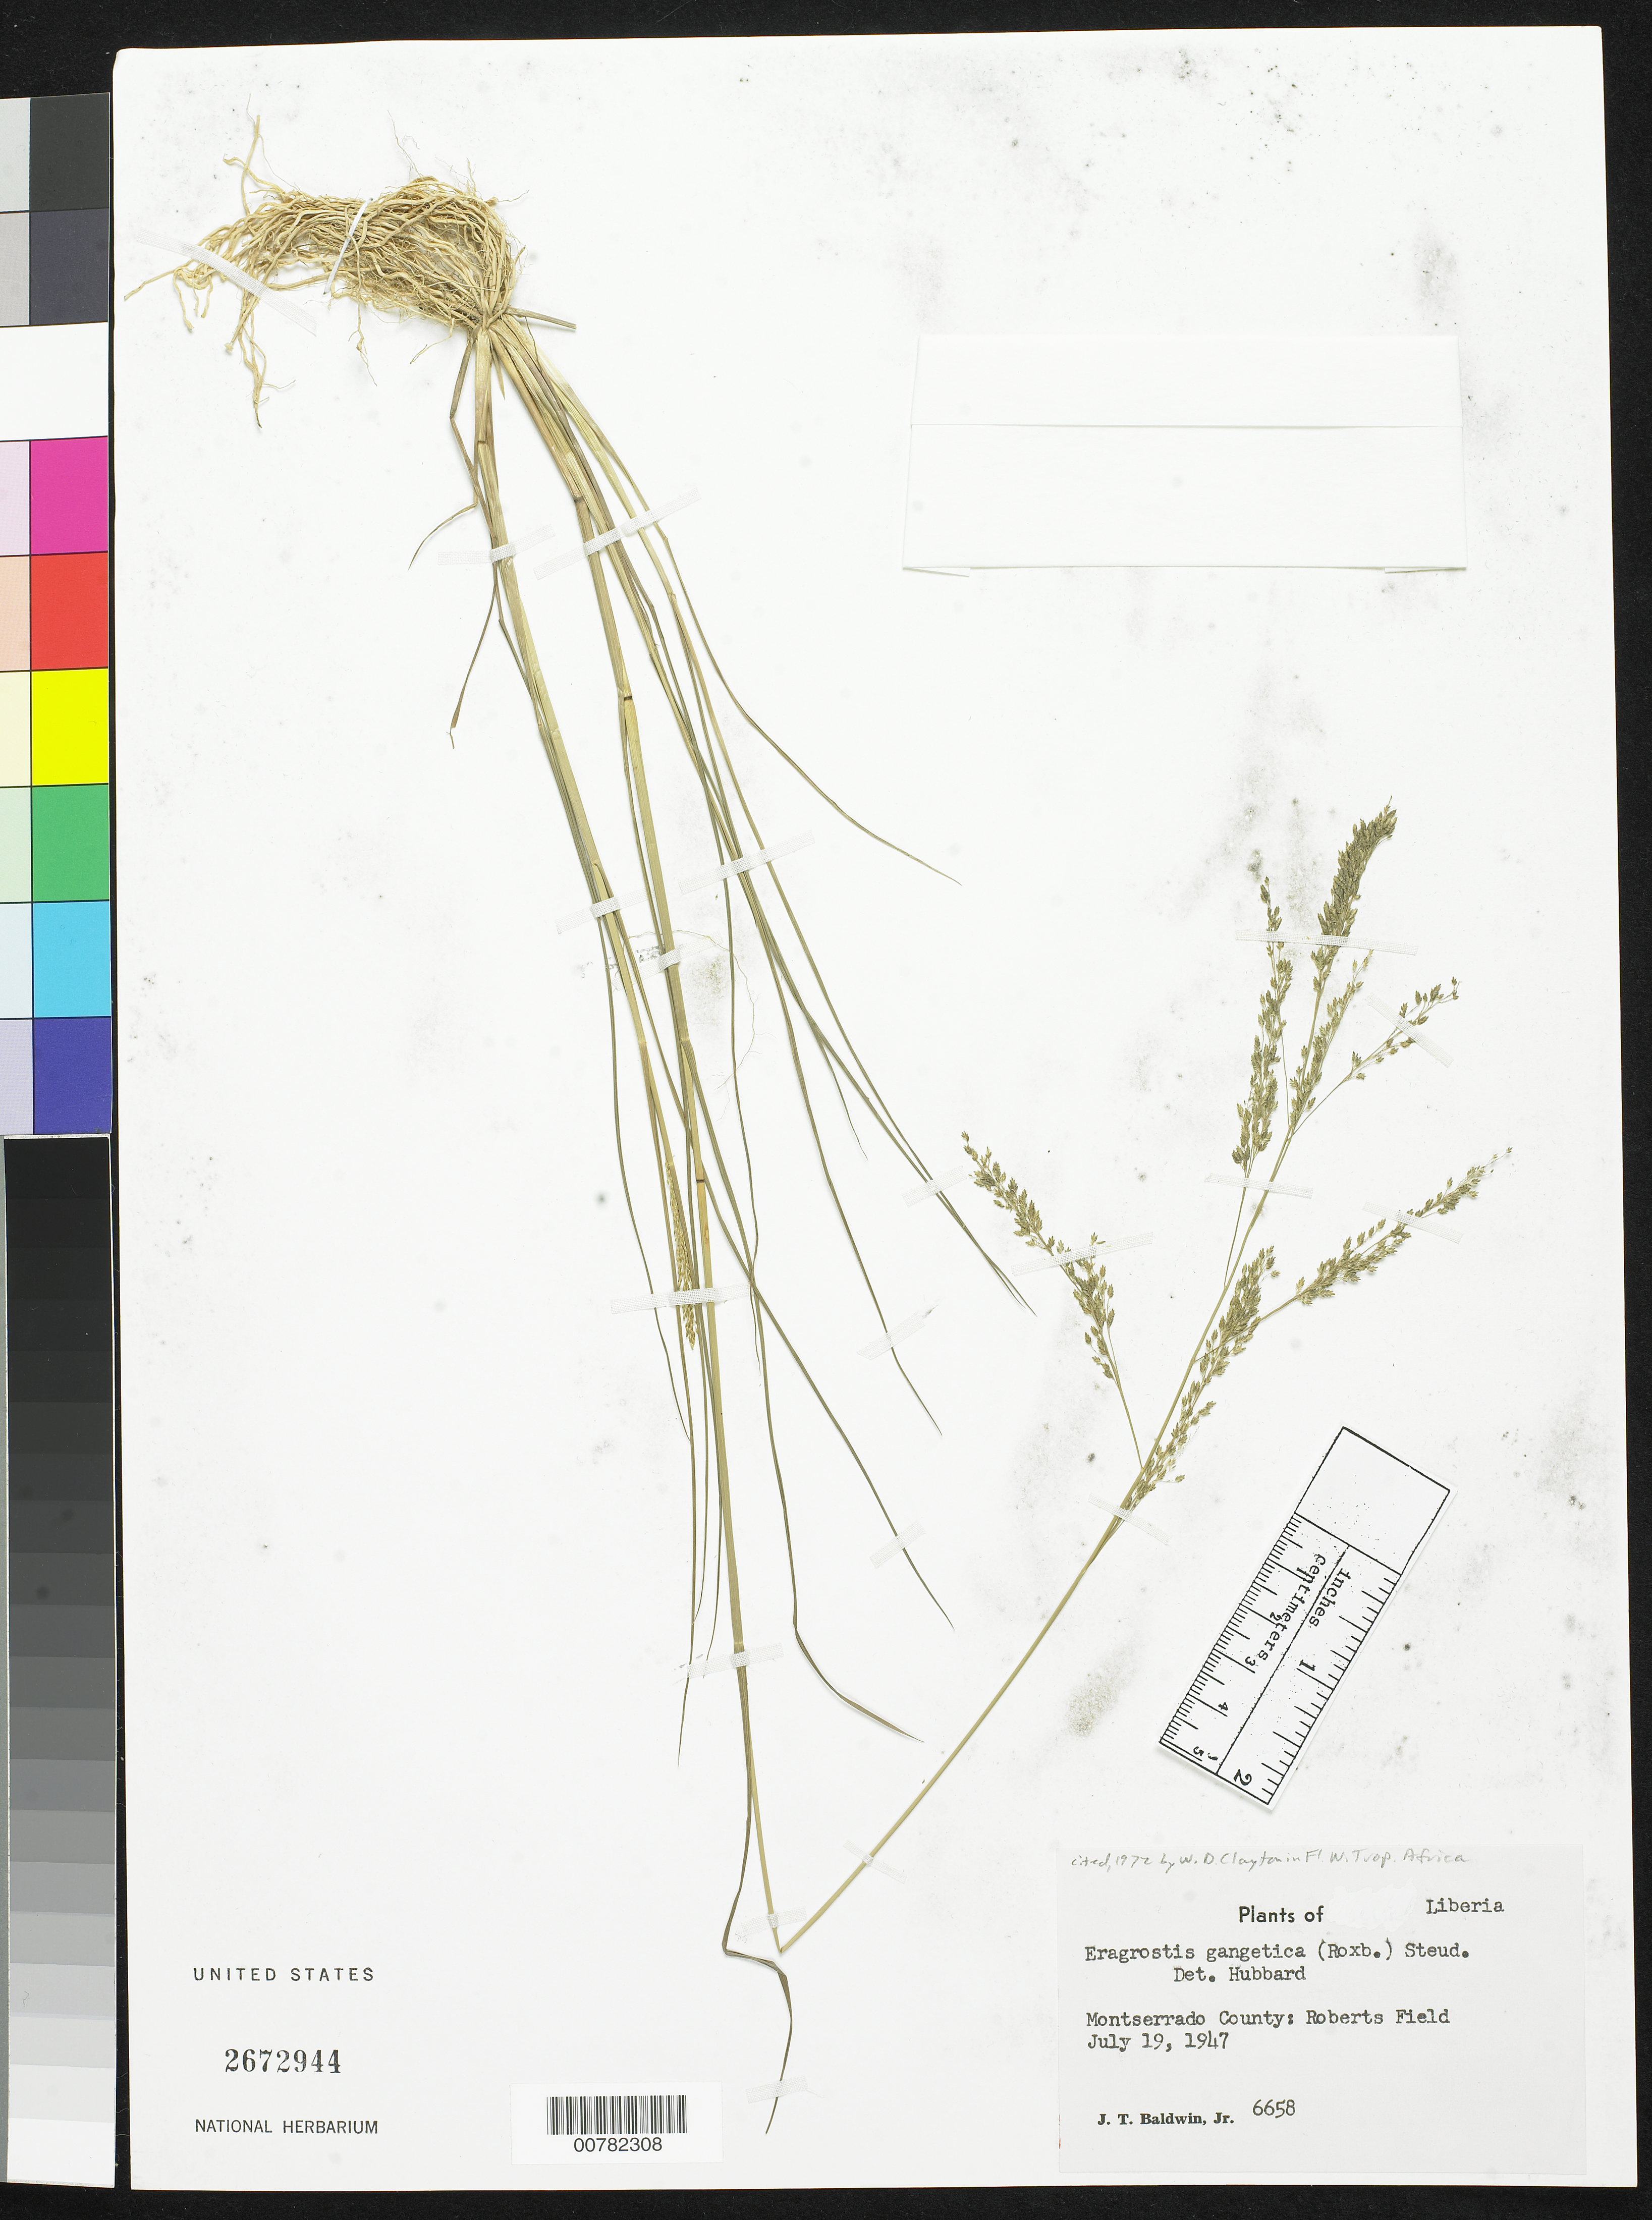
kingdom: Plantae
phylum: Tracheophyta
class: Liliopsida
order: Poales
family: Poaceae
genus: Eragrostis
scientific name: Eragrostis gangetica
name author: (Roxb.) Steud.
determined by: Hubbard, C. E.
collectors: J. T. Baldwin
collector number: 6658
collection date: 1947-07-19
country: Liberia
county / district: Montserrado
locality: Roberts Field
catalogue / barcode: US 2672944